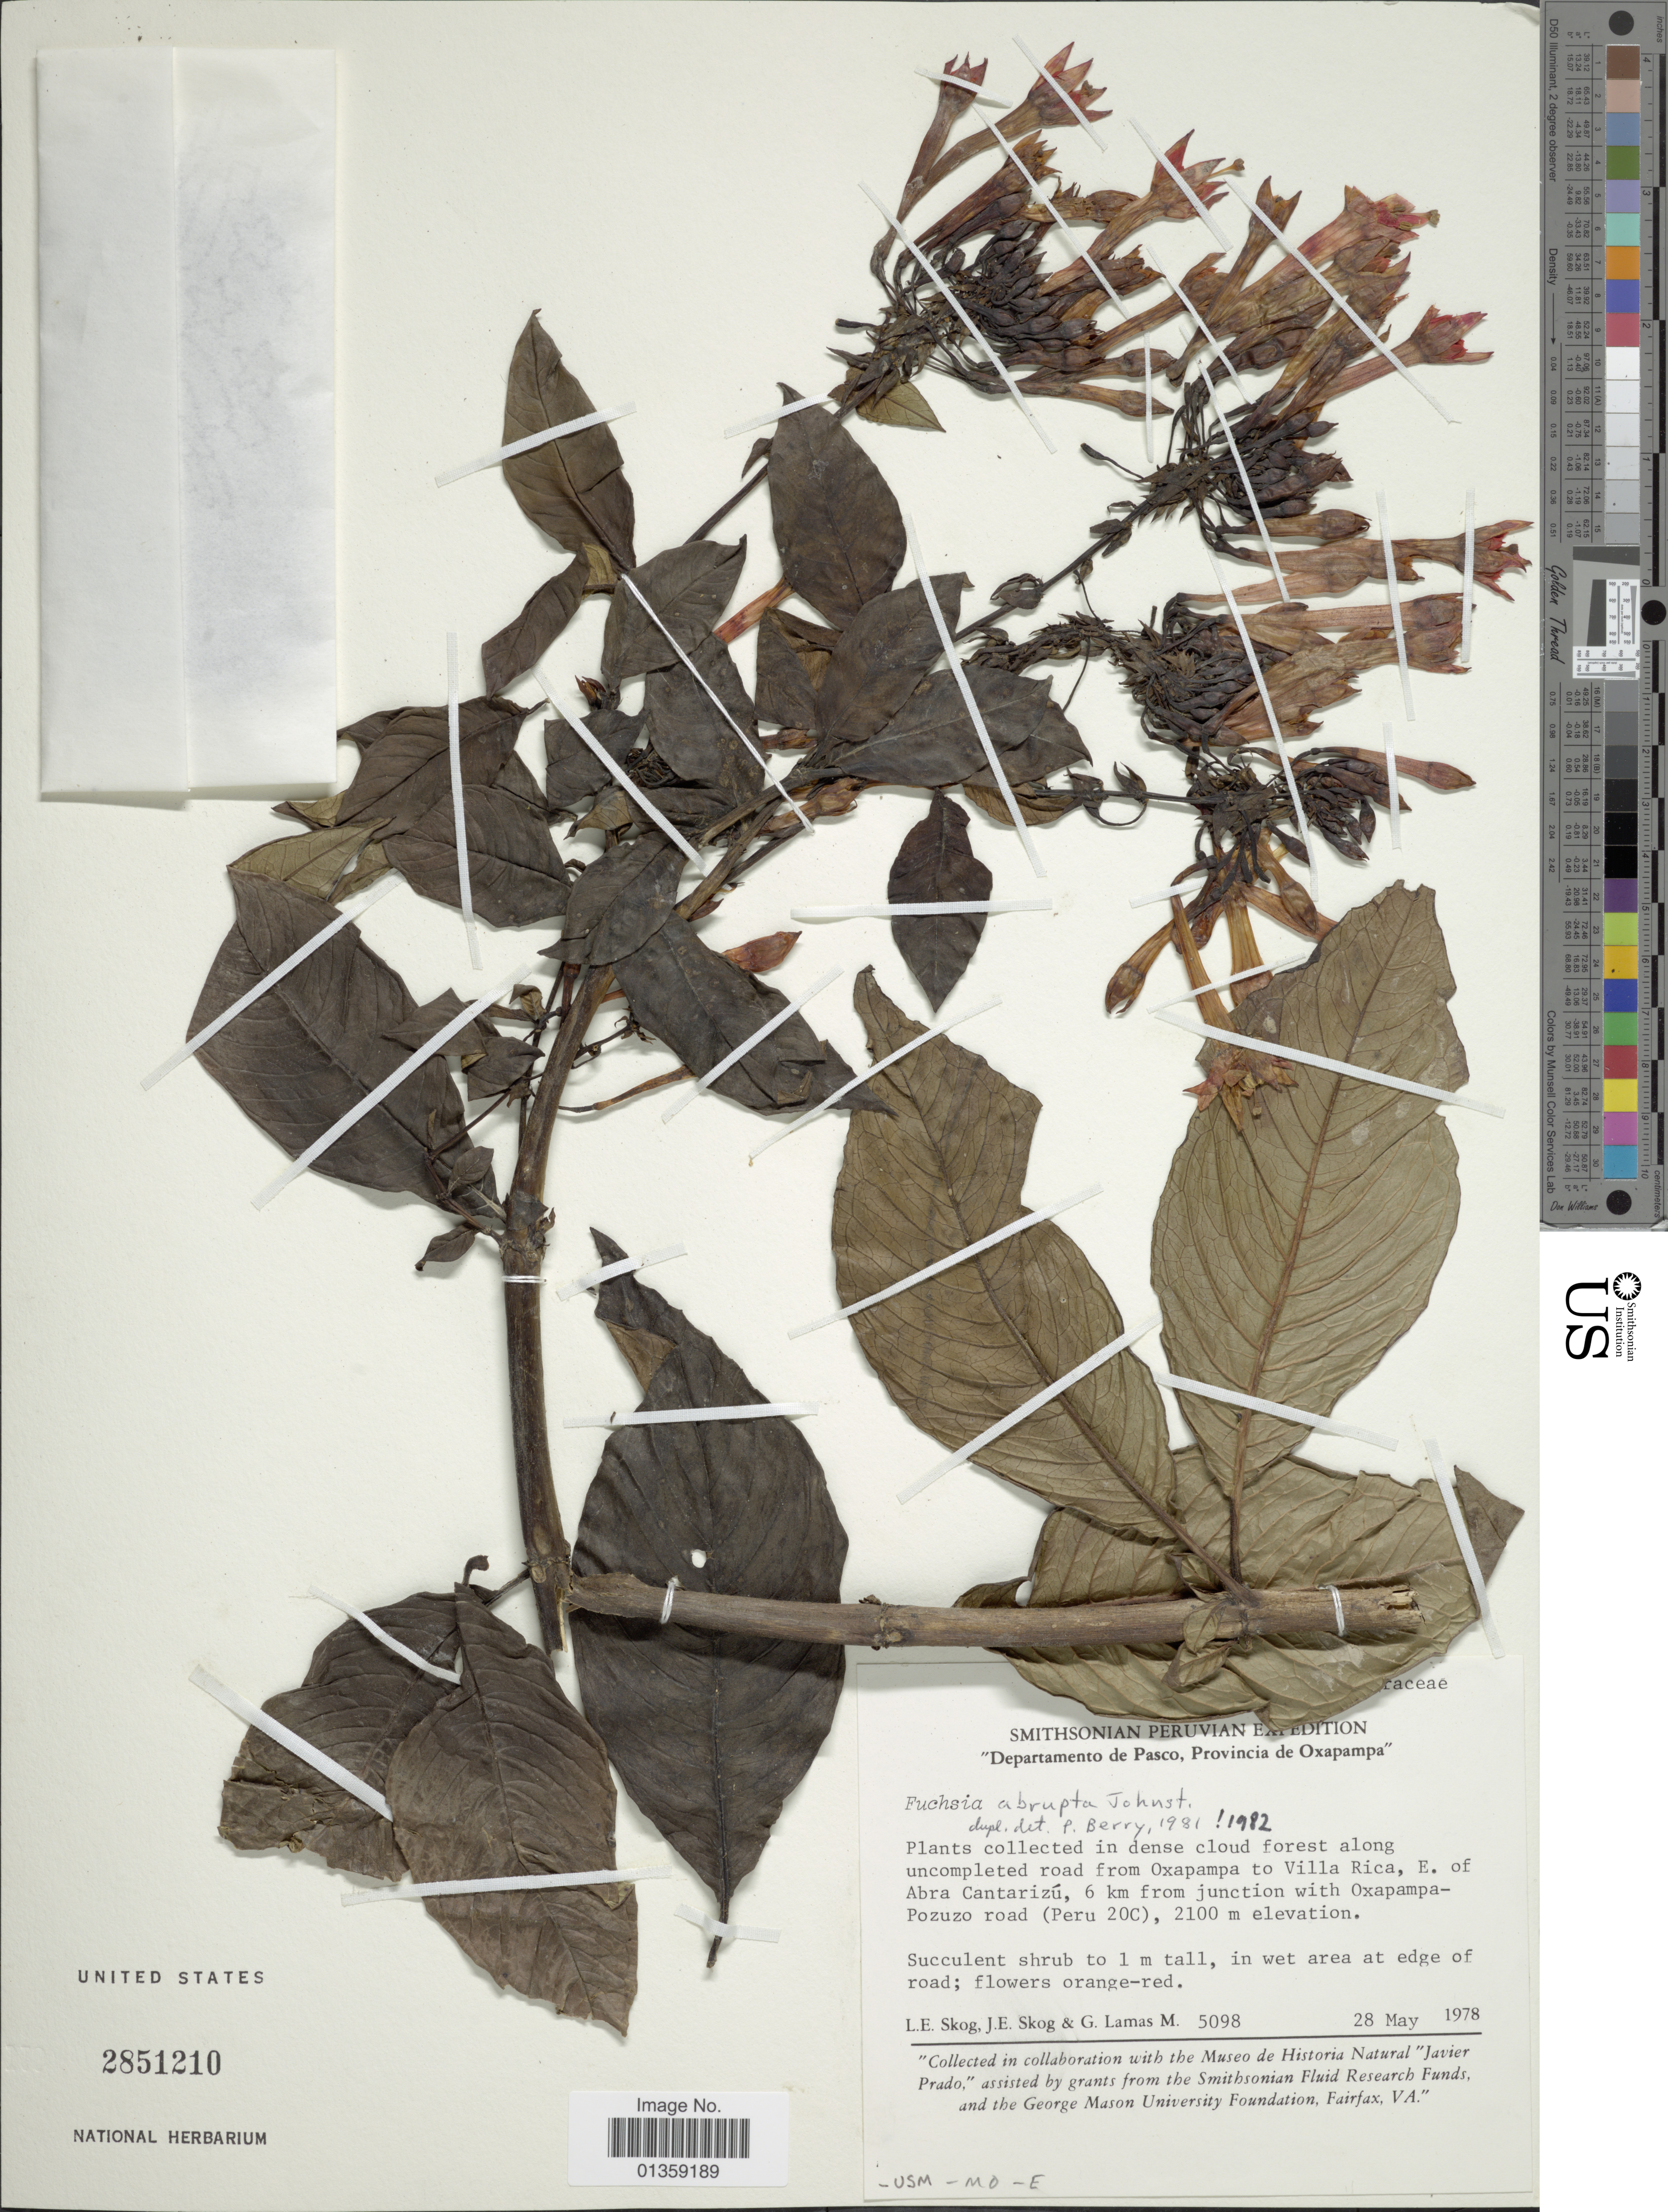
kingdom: Plantae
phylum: Tracheophyta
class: Magnoliopsida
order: Myrtales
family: Onagraceae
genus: Fuchsia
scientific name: Fuchsia abrupta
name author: I.M. Johnst.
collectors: L. E. Skog, J. E. Skog & G. Lamas M.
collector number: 5098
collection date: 1978-05-28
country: Peru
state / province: Pasco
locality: Provincia de Oxapampa. Along uncompleted road from Oxapampa to Villa Rica, E. of Abra Cantarizú, 6 km from junction with Oxapampa-Pozuzo road (Peru 20C)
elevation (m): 2100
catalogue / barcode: US 2851210